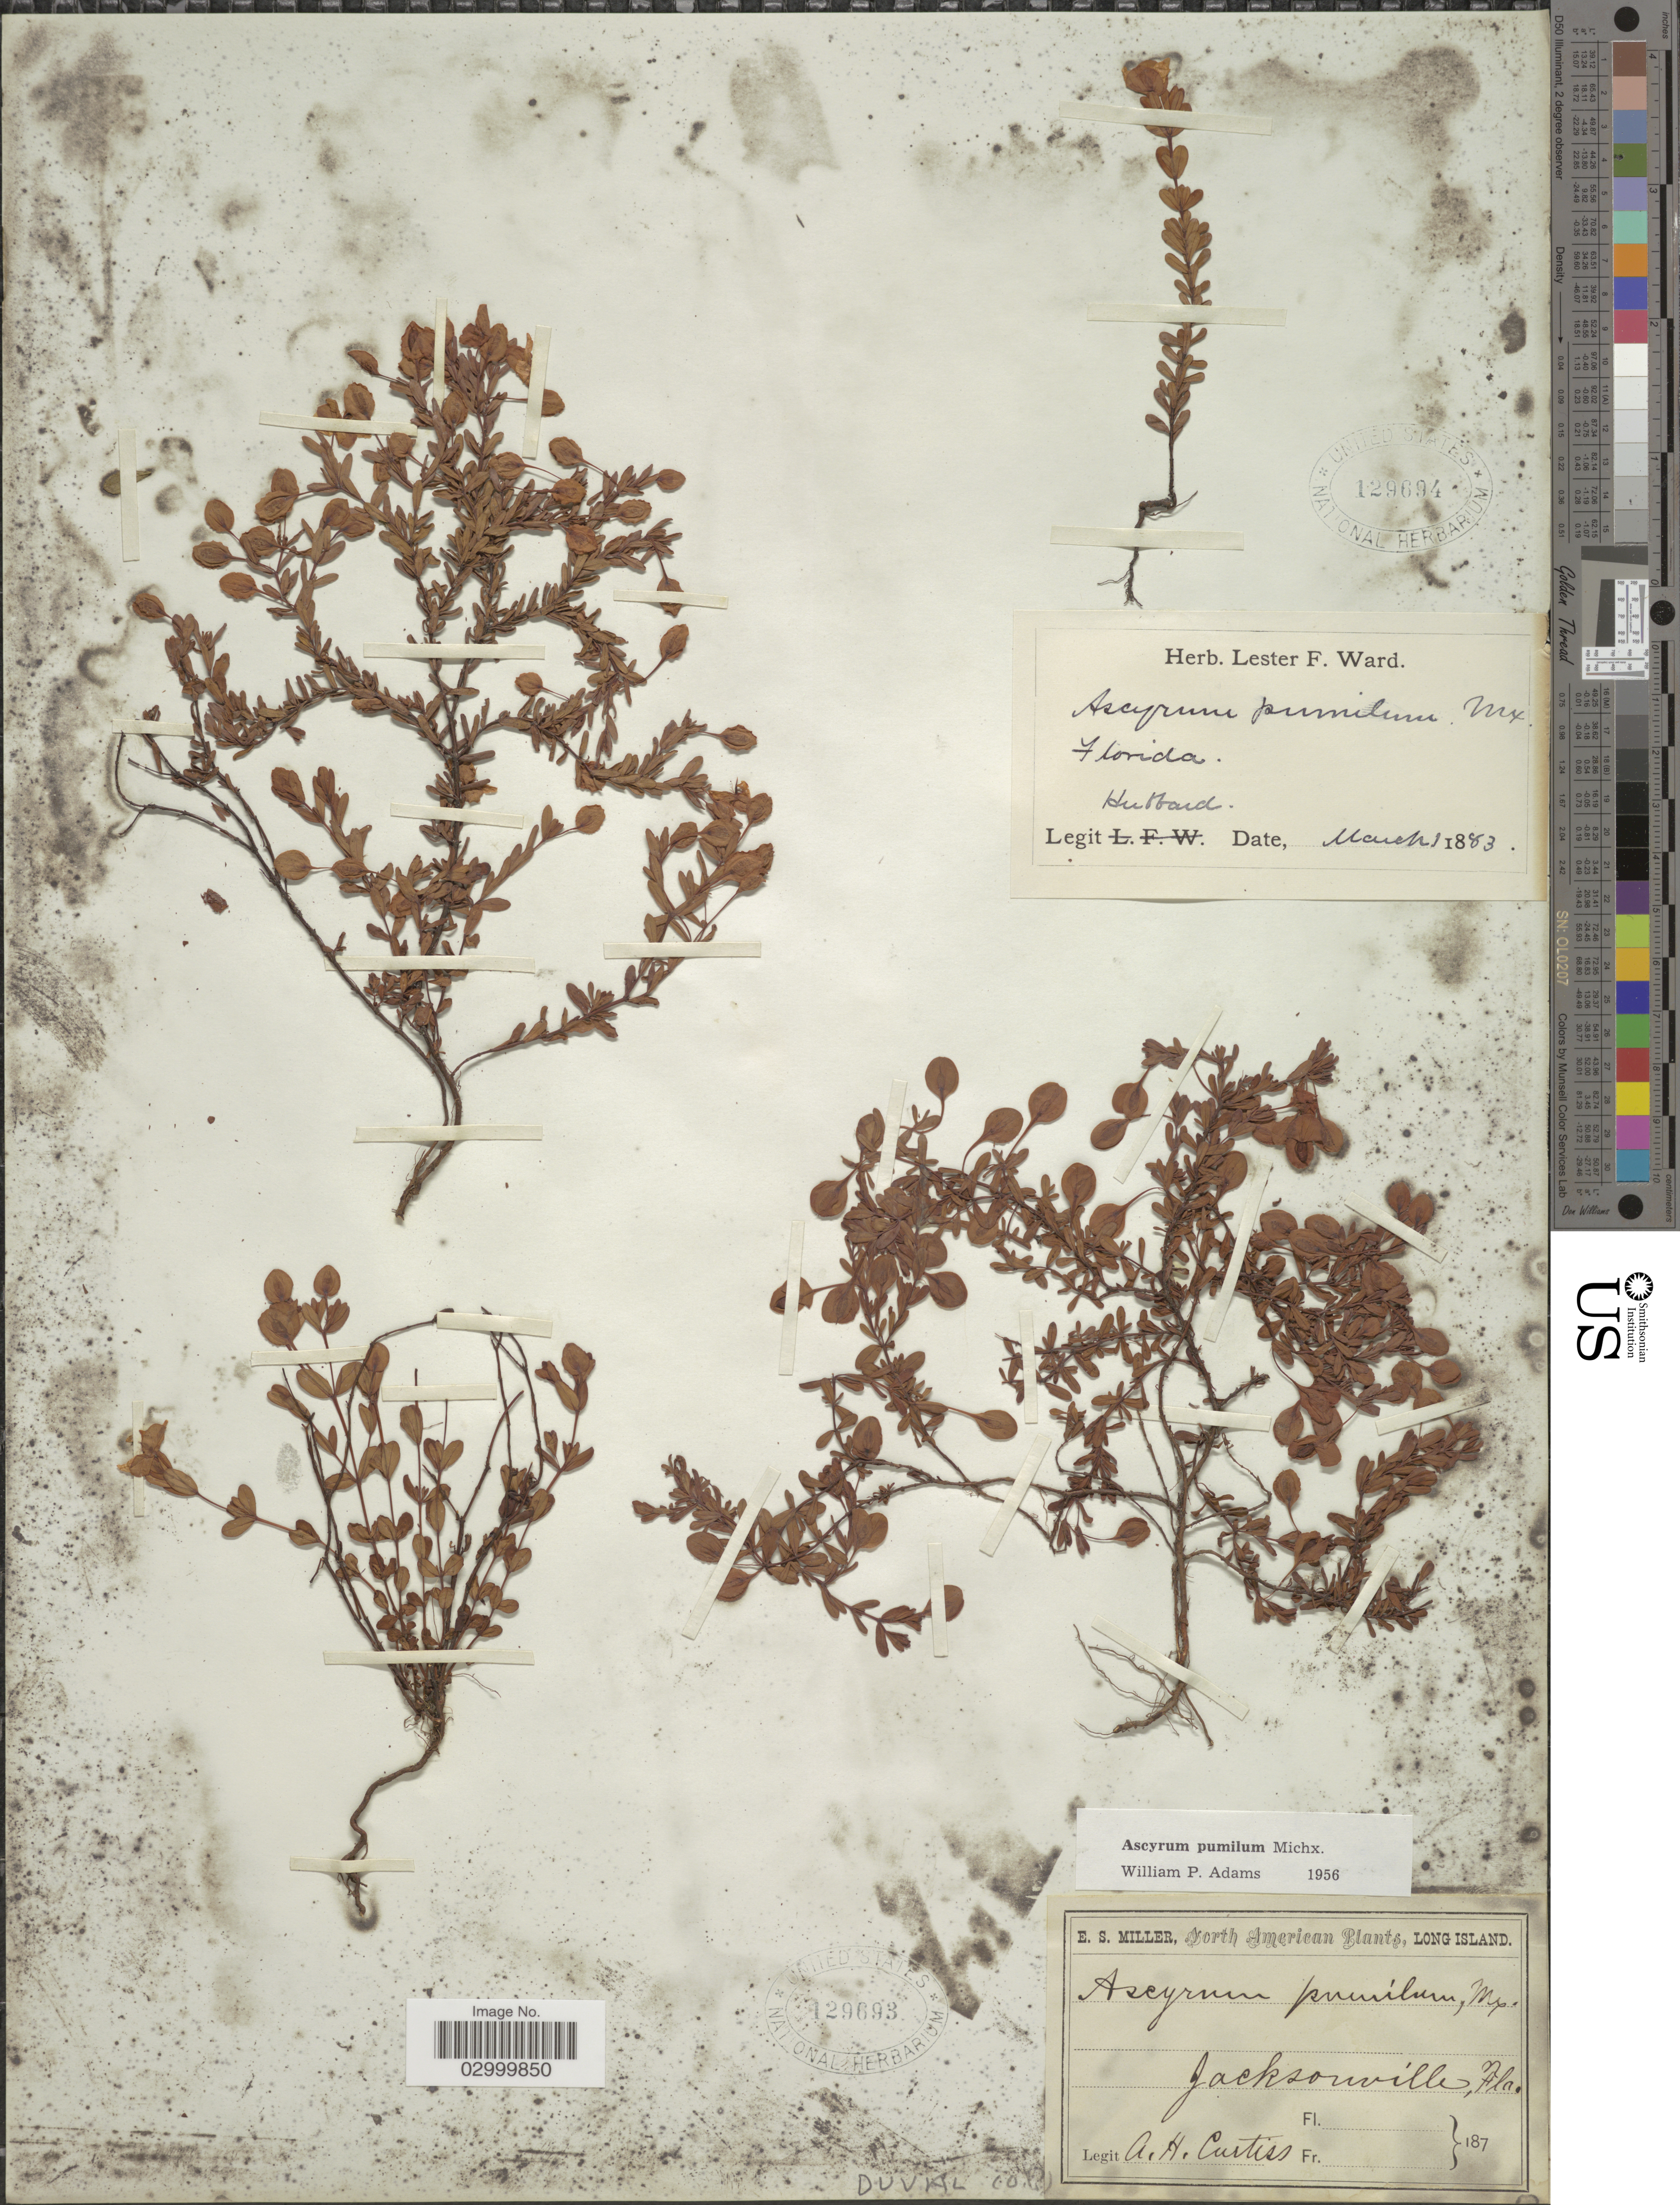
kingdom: Plantae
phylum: Tracheophyta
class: Magnoliopsida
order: Malpighiales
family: Hypericaceae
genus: Ascyrum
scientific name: Ascyrum pumilum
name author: Michx.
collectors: A. H. Curtiss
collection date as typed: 187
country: United States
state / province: Florida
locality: Jacksonville, Fla. Duval Co.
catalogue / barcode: US 129693-2